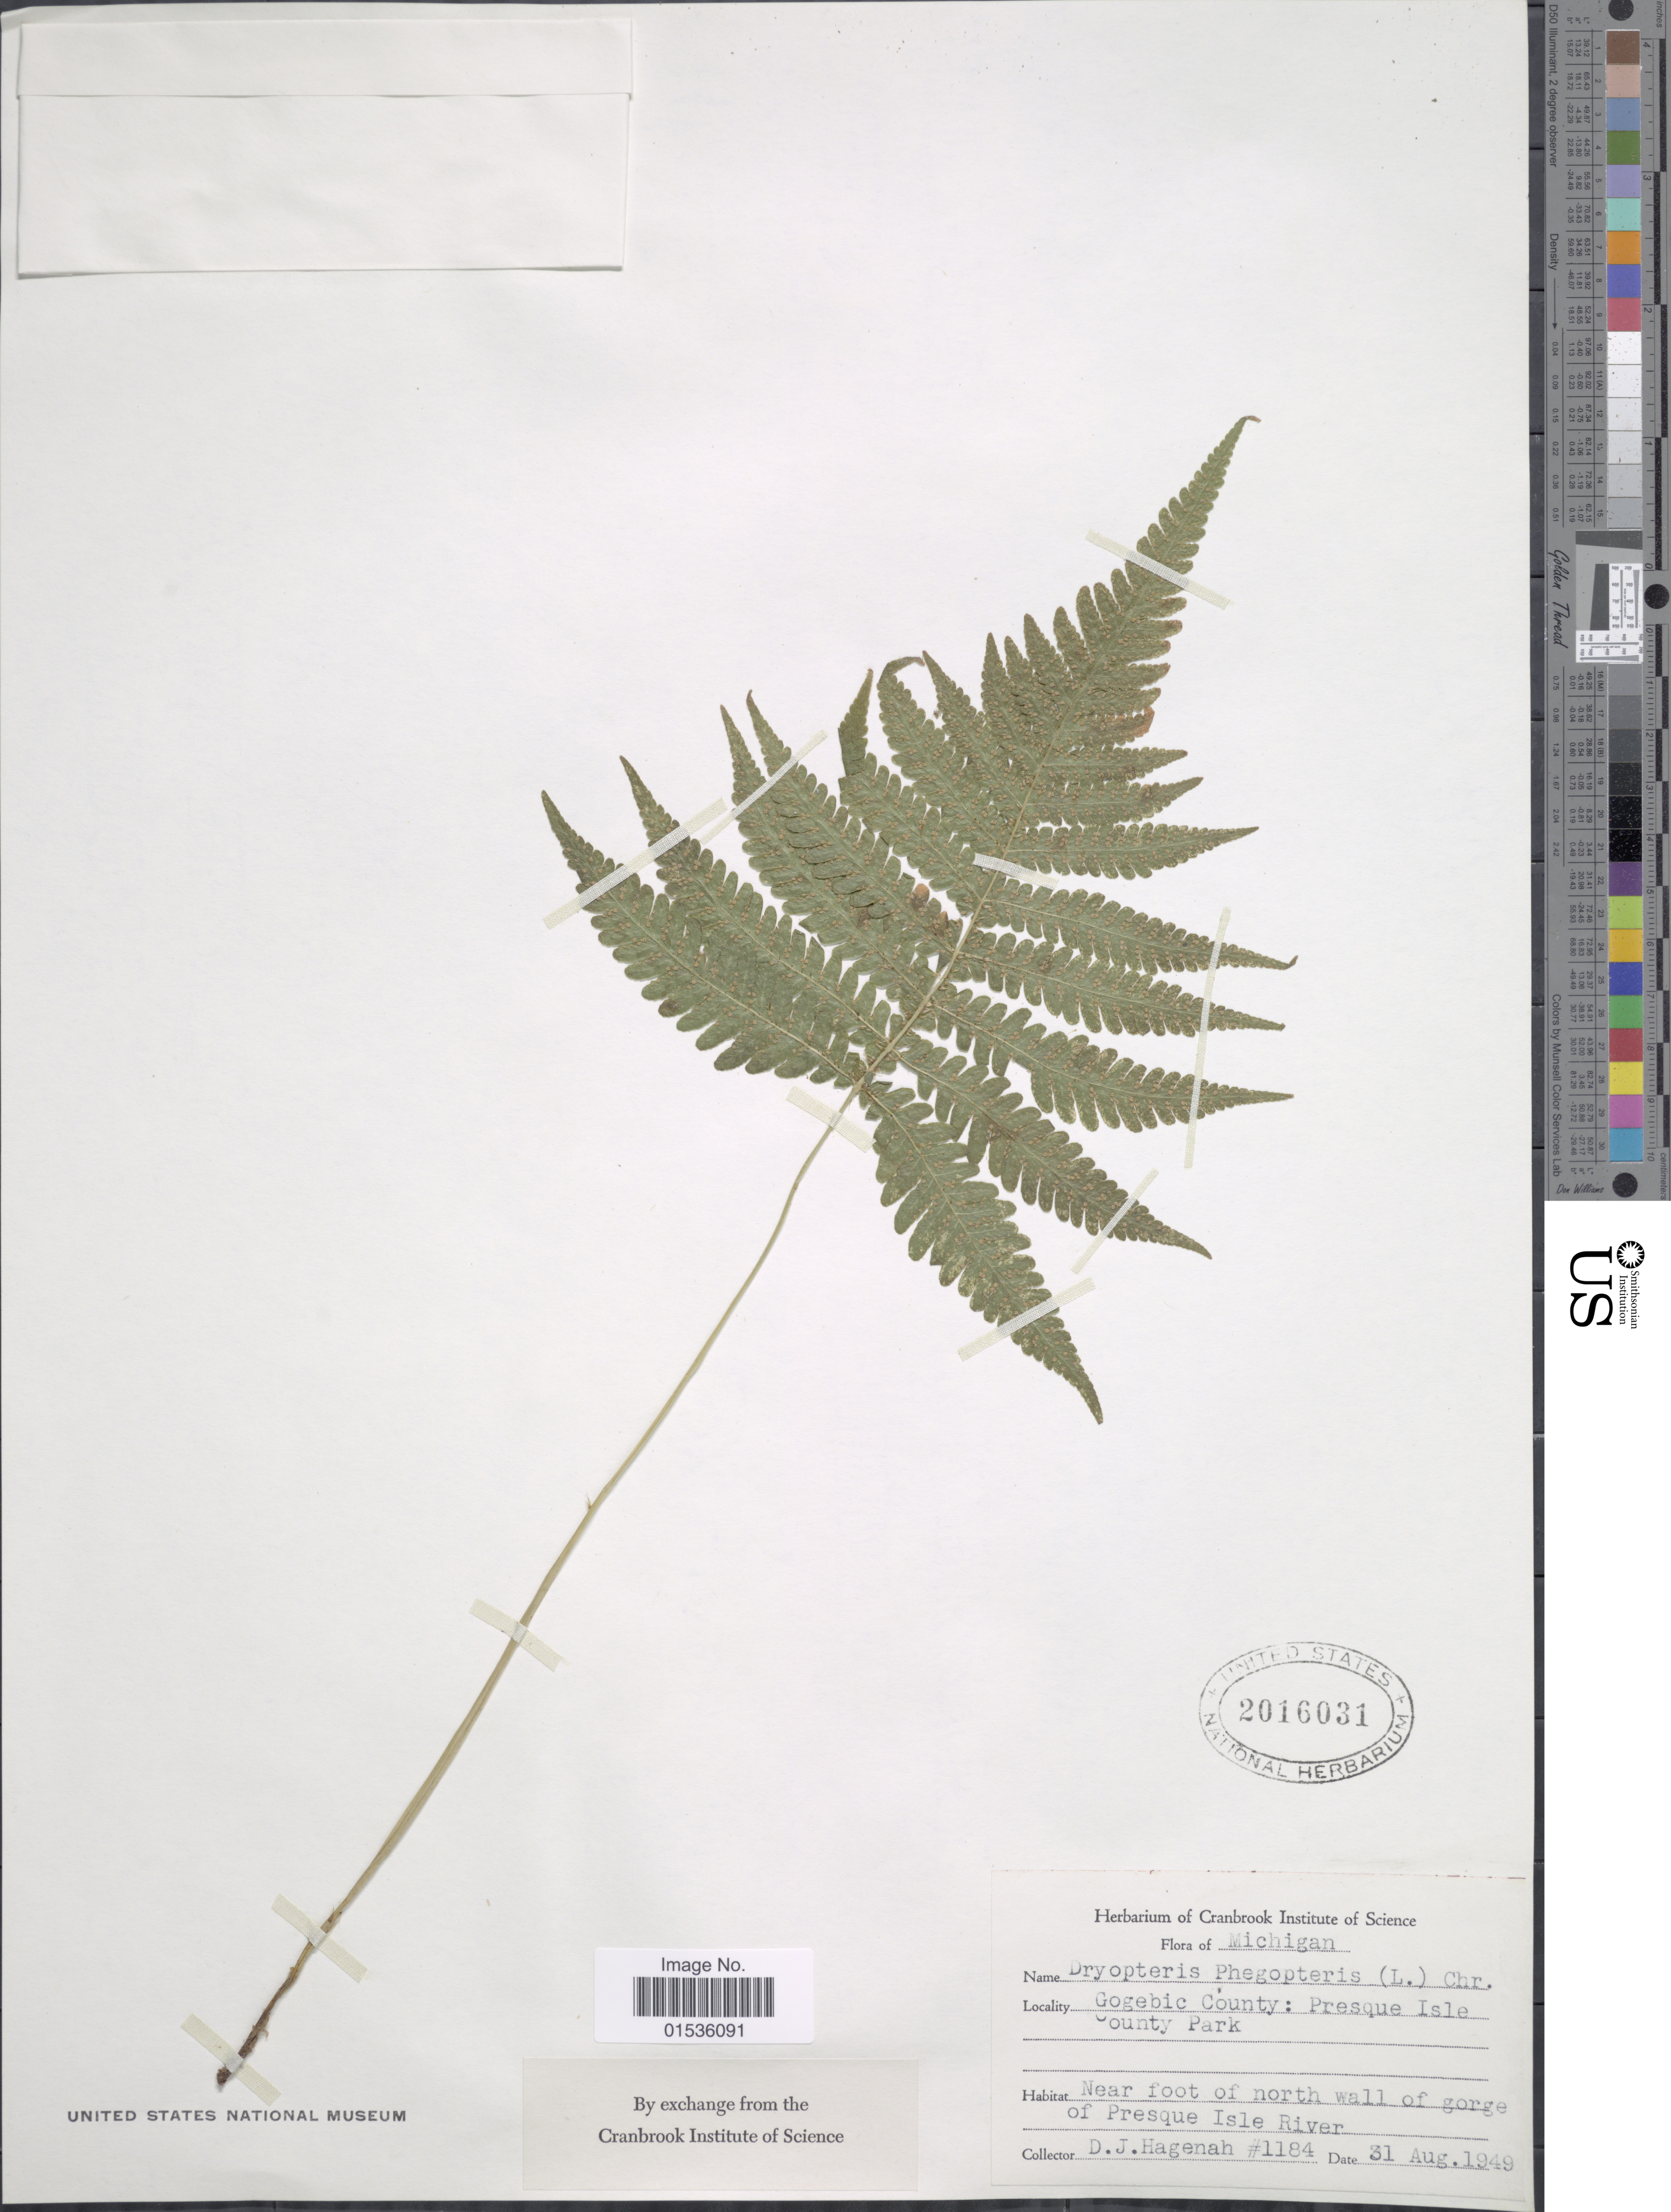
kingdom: Plantae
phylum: Tracheophyta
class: Polypodiopsida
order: Polypodiales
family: Thelypteridaceae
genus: Phegopteris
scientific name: Phegopteris connectilis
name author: (Michx.) Watt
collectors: D. Hagenah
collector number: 1184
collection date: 1949-08-31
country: United States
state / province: Michigan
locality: Michigan, Gogebic County: Presque Isle County Park.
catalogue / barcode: US 2016031